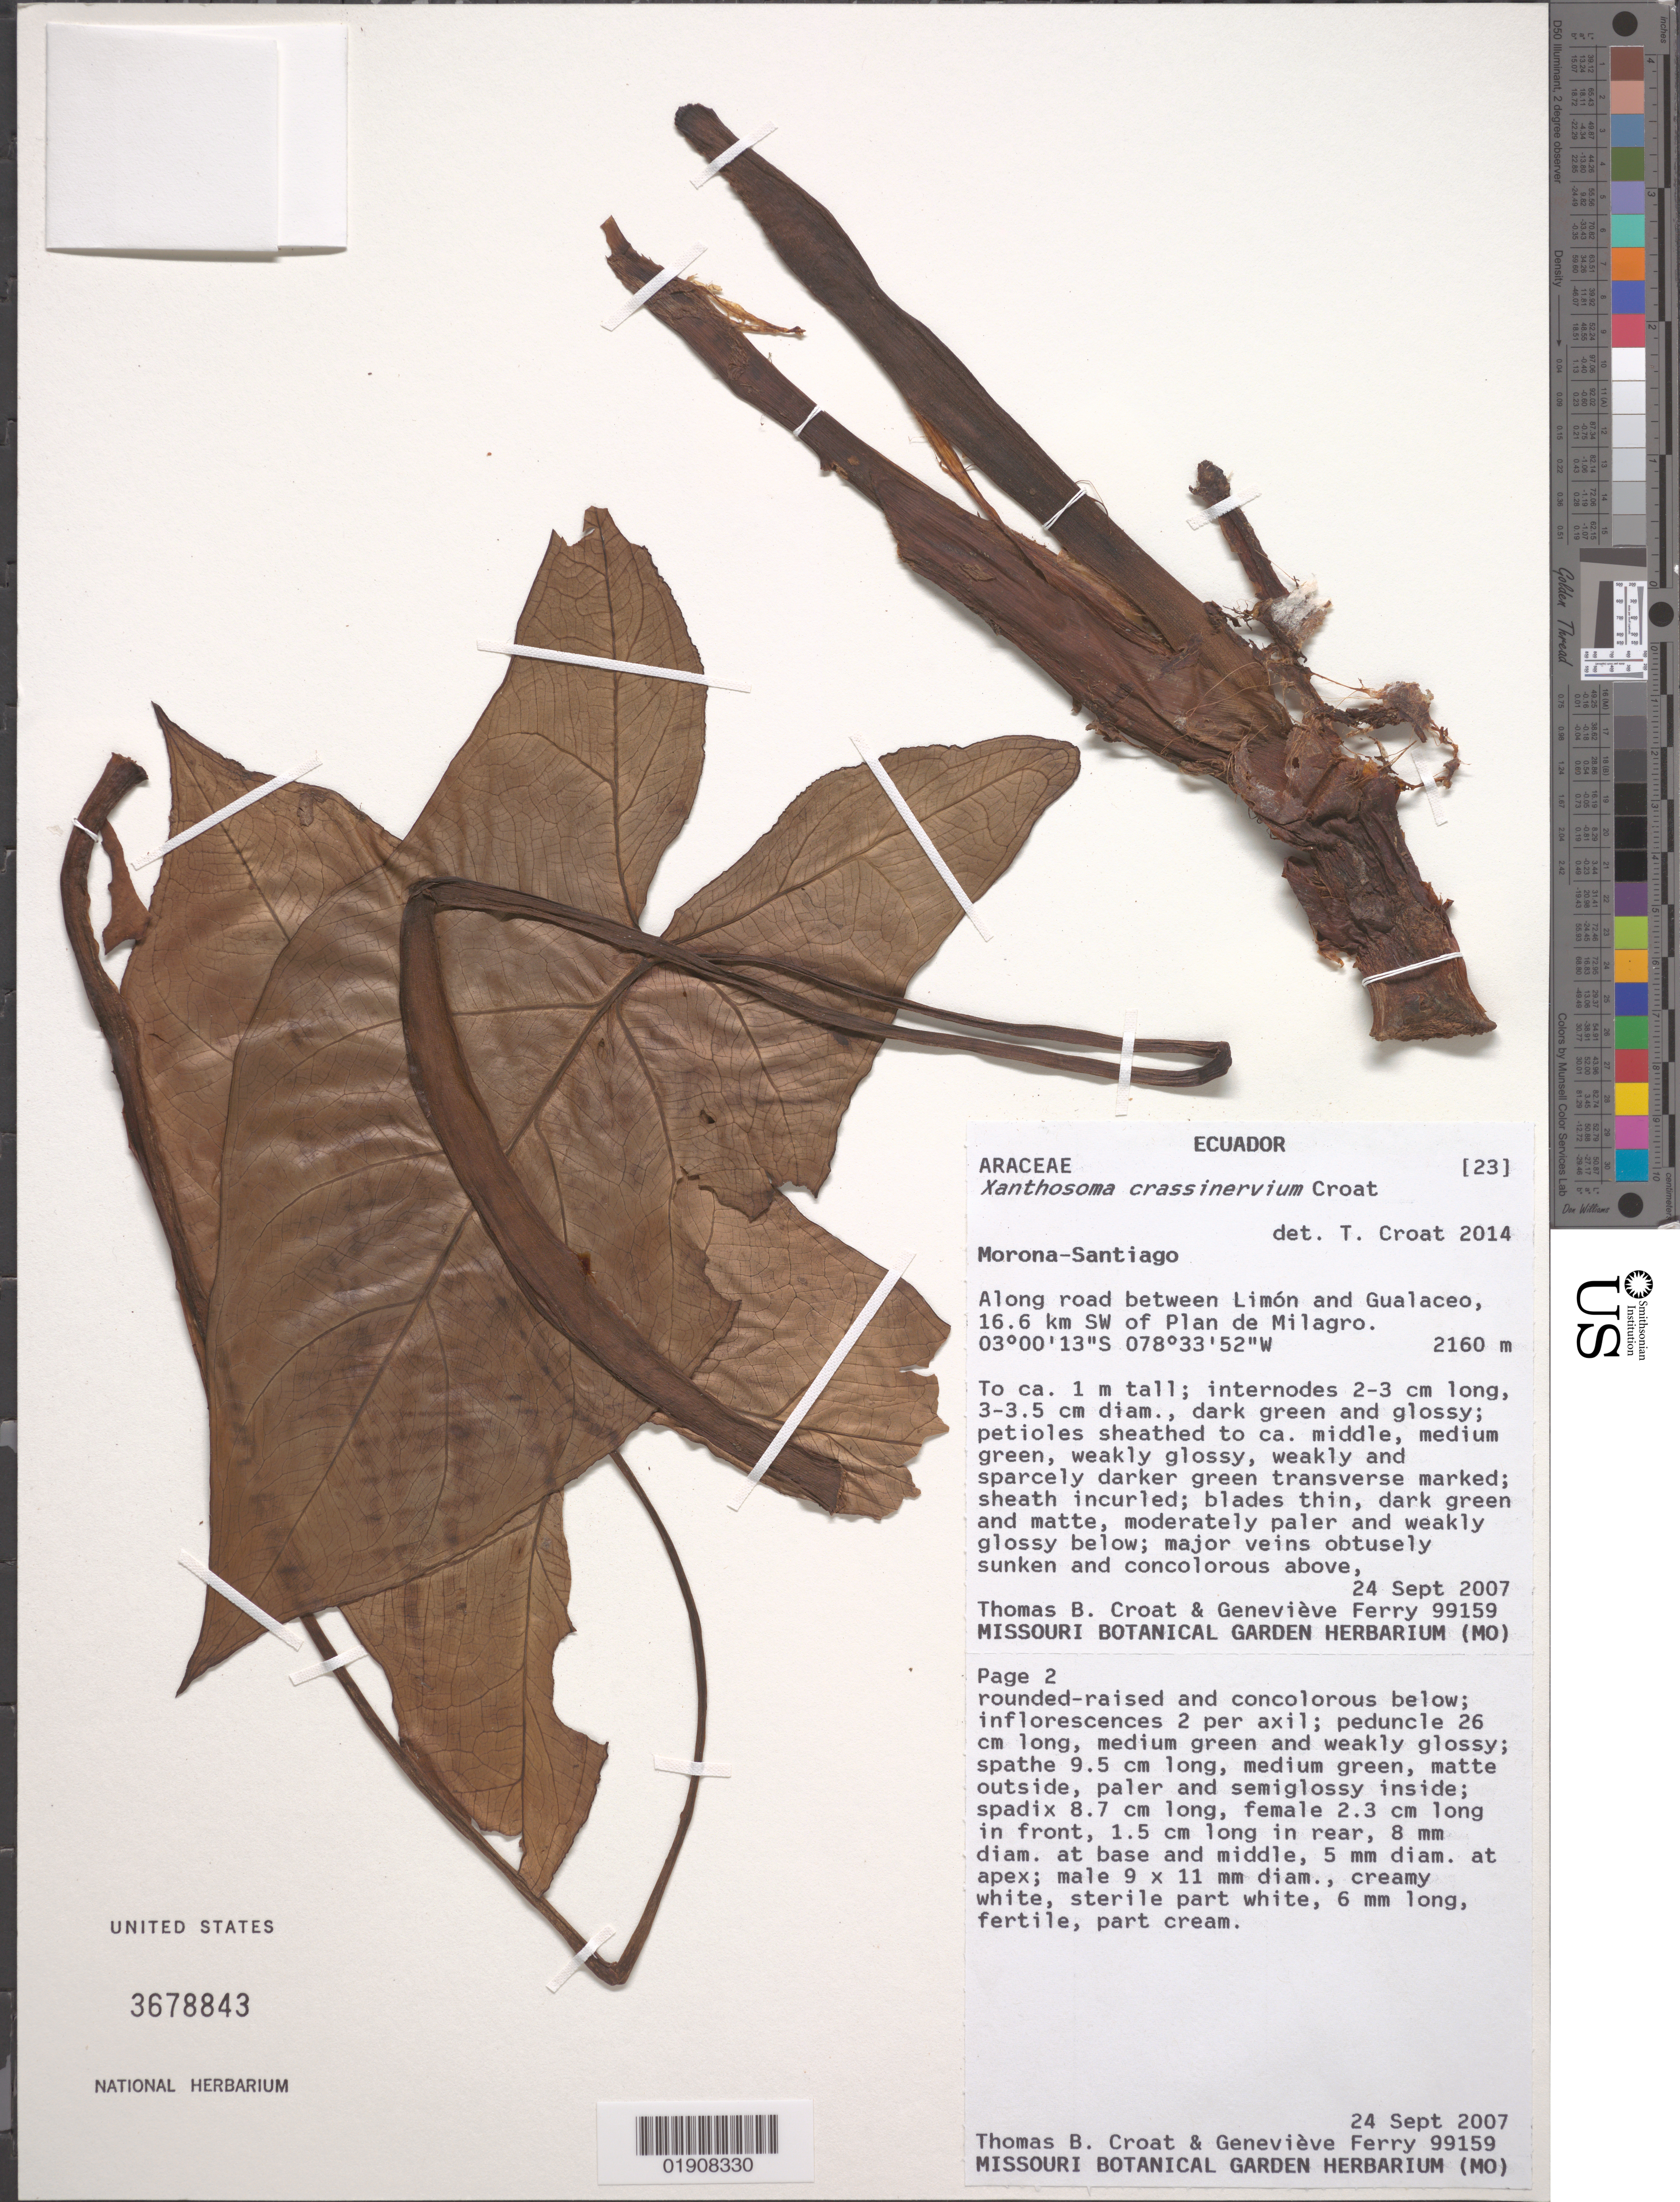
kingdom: Plantae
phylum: Tracheophyta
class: Liliopsida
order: Alismatales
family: Araceae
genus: Xanthosoma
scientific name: Xanthosoma crassinervium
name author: Croat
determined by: Croat, Thomas B., Missouri Botanical Garden (MO)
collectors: T. B. Croat & G. Ferry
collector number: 99159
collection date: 2007-09-24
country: Ecuador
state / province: Morona-Santiago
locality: Along road between Limon and Gualaceo, 16.6 km SW of Plan de Milagro.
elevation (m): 2160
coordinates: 03 00 13 S, 78 33 52 W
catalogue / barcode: US 3678843